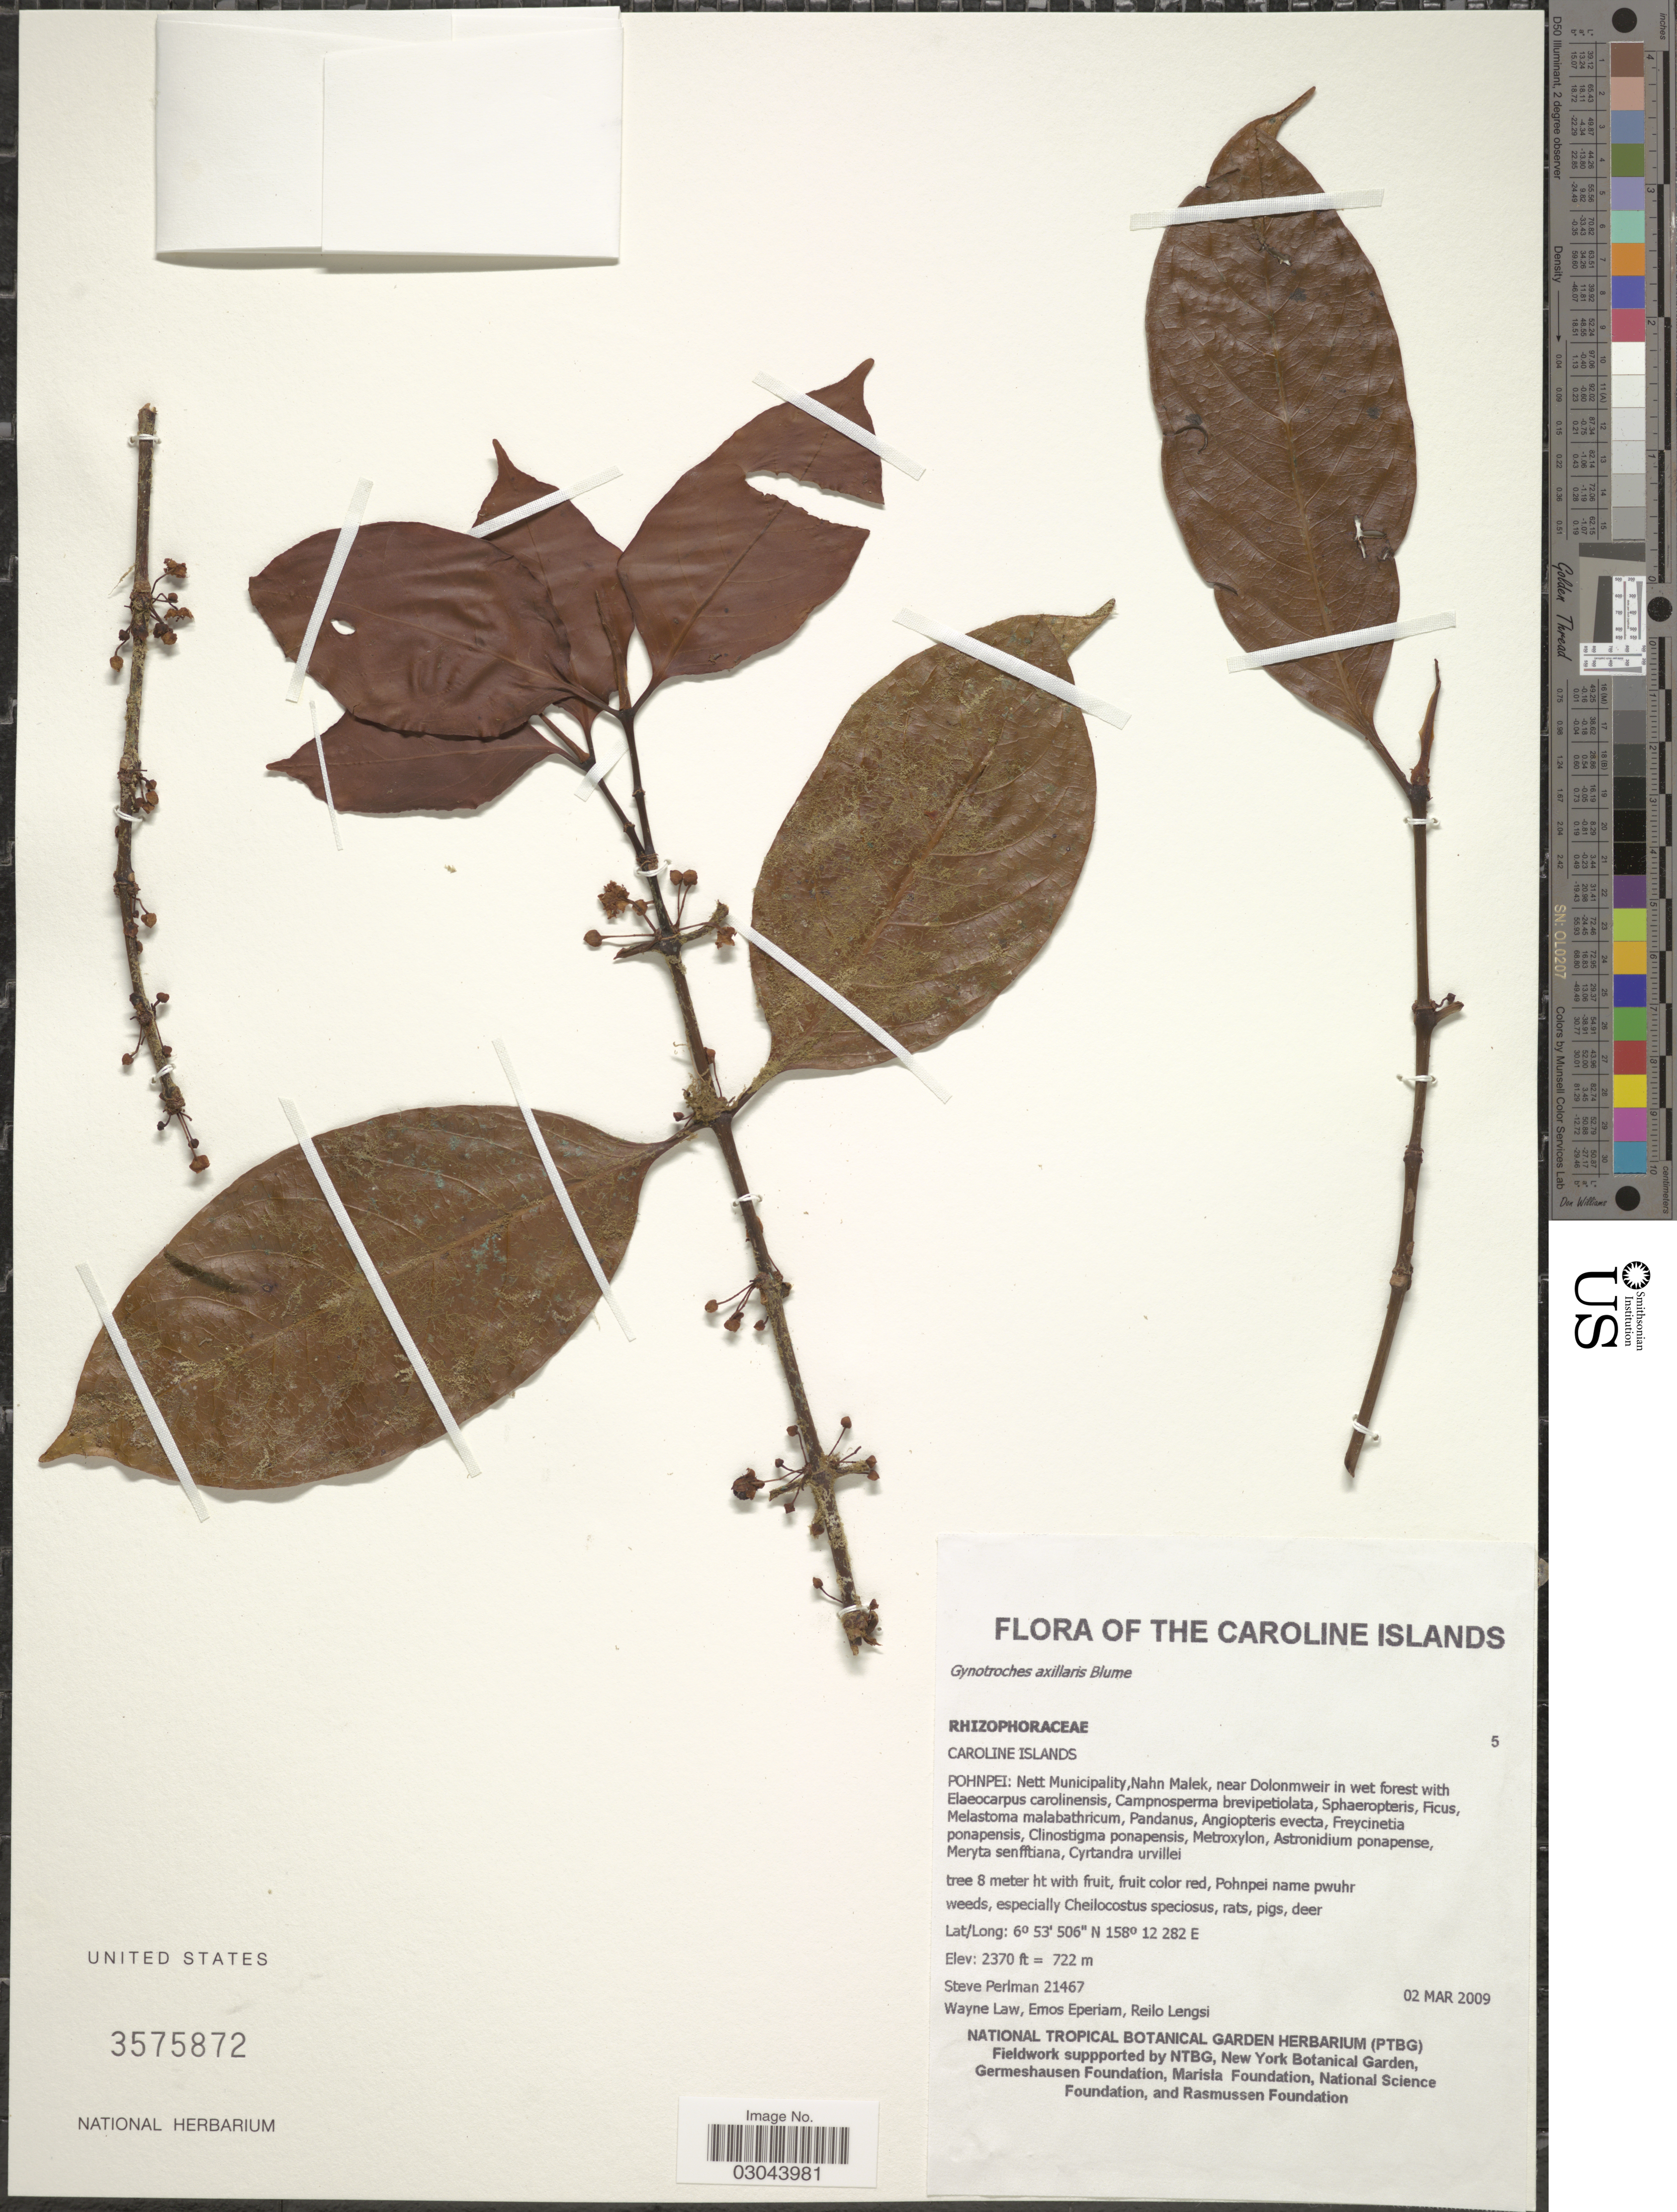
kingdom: Plantae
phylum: Tracheophyta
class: Magnoliopsida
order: Malpighiales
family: Rhizophoraceae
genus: Gynotroches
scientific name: Gynotroches axillaris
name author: Blume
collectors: S. Perlman, W. Law, E. Eperiam & R. Lengsi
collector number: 21467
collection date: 2009-03-02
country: Micronesia, Federated States of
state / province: Pohnpei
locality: Caroline Islands. Nett Municipality, Nahn Malek, near Dolonmweir.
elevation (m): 722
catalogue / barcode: US 3575872